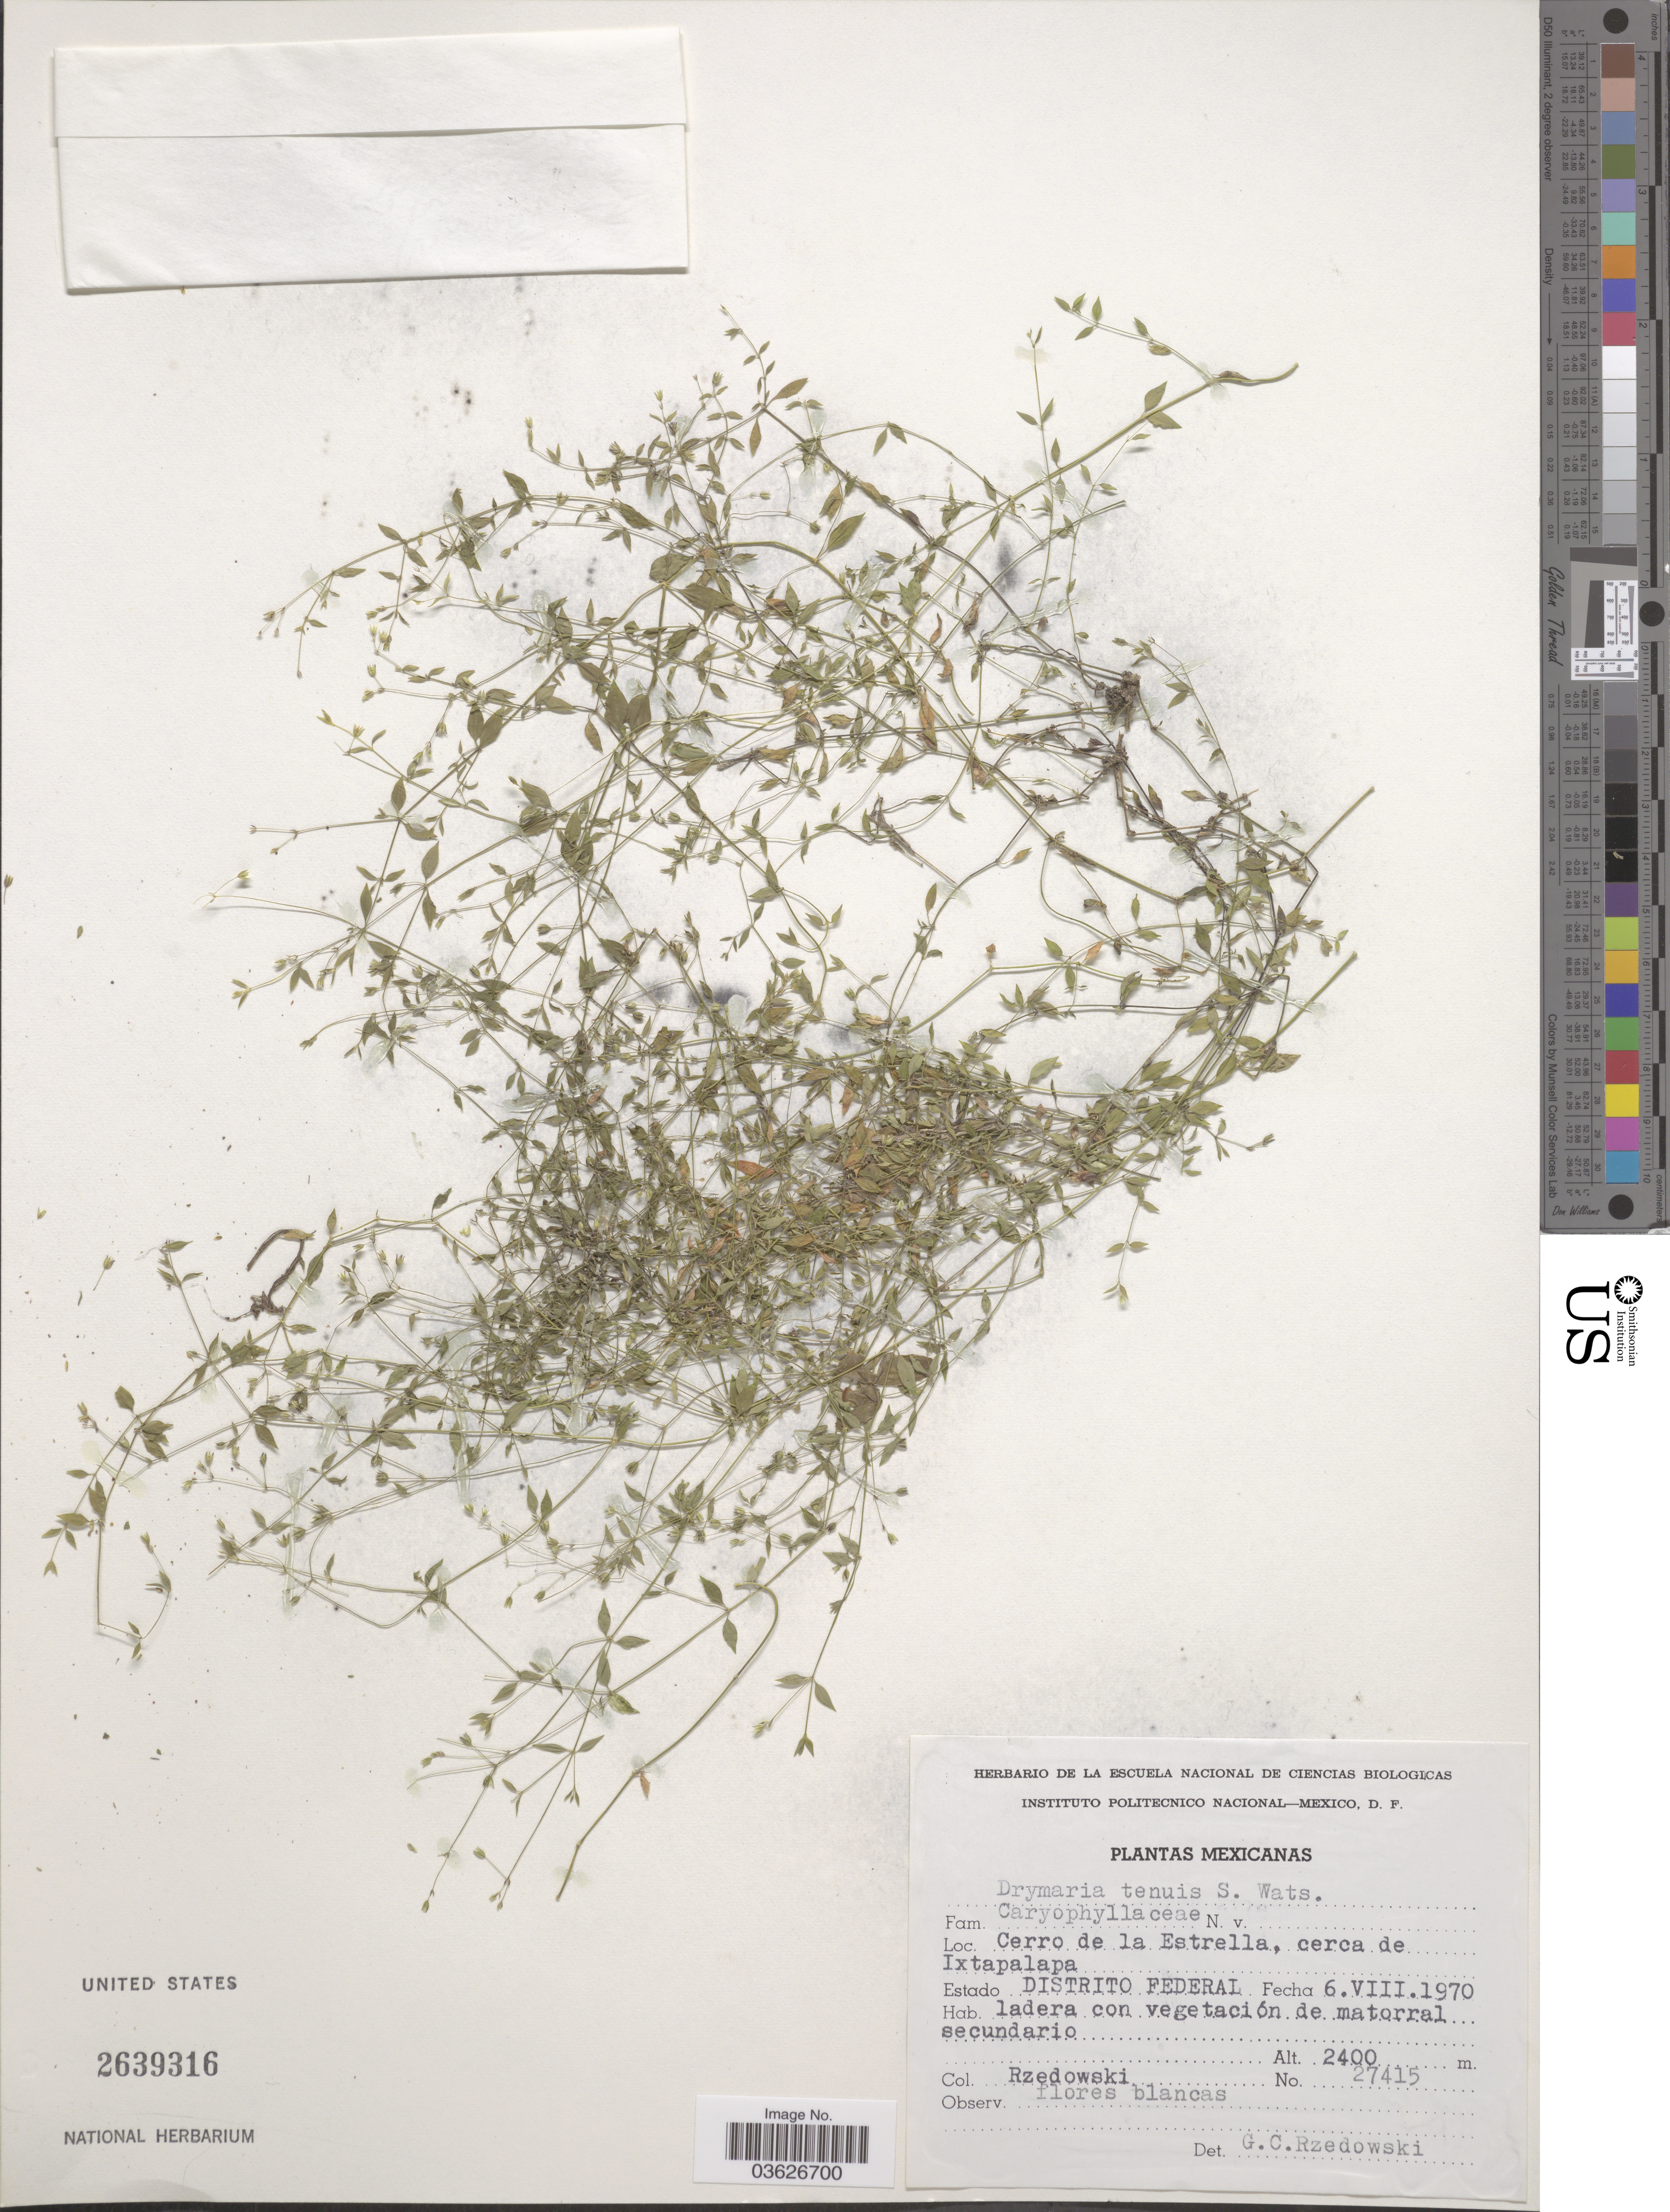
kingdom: Plantae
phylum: Tracheophyta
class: Magnoliopsida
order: Caryophyllales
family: Caryophyllaceae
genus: Drymaria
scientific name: Drymaria tenuis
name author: S. Watson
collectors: Rzedowski, --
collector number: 27415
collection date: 1970-08-06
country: Mexico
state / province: Distrito Federal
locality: Cerro de la Estrella, cerca de Ixtapalapa.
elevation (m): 2400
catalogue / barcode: US 2639316